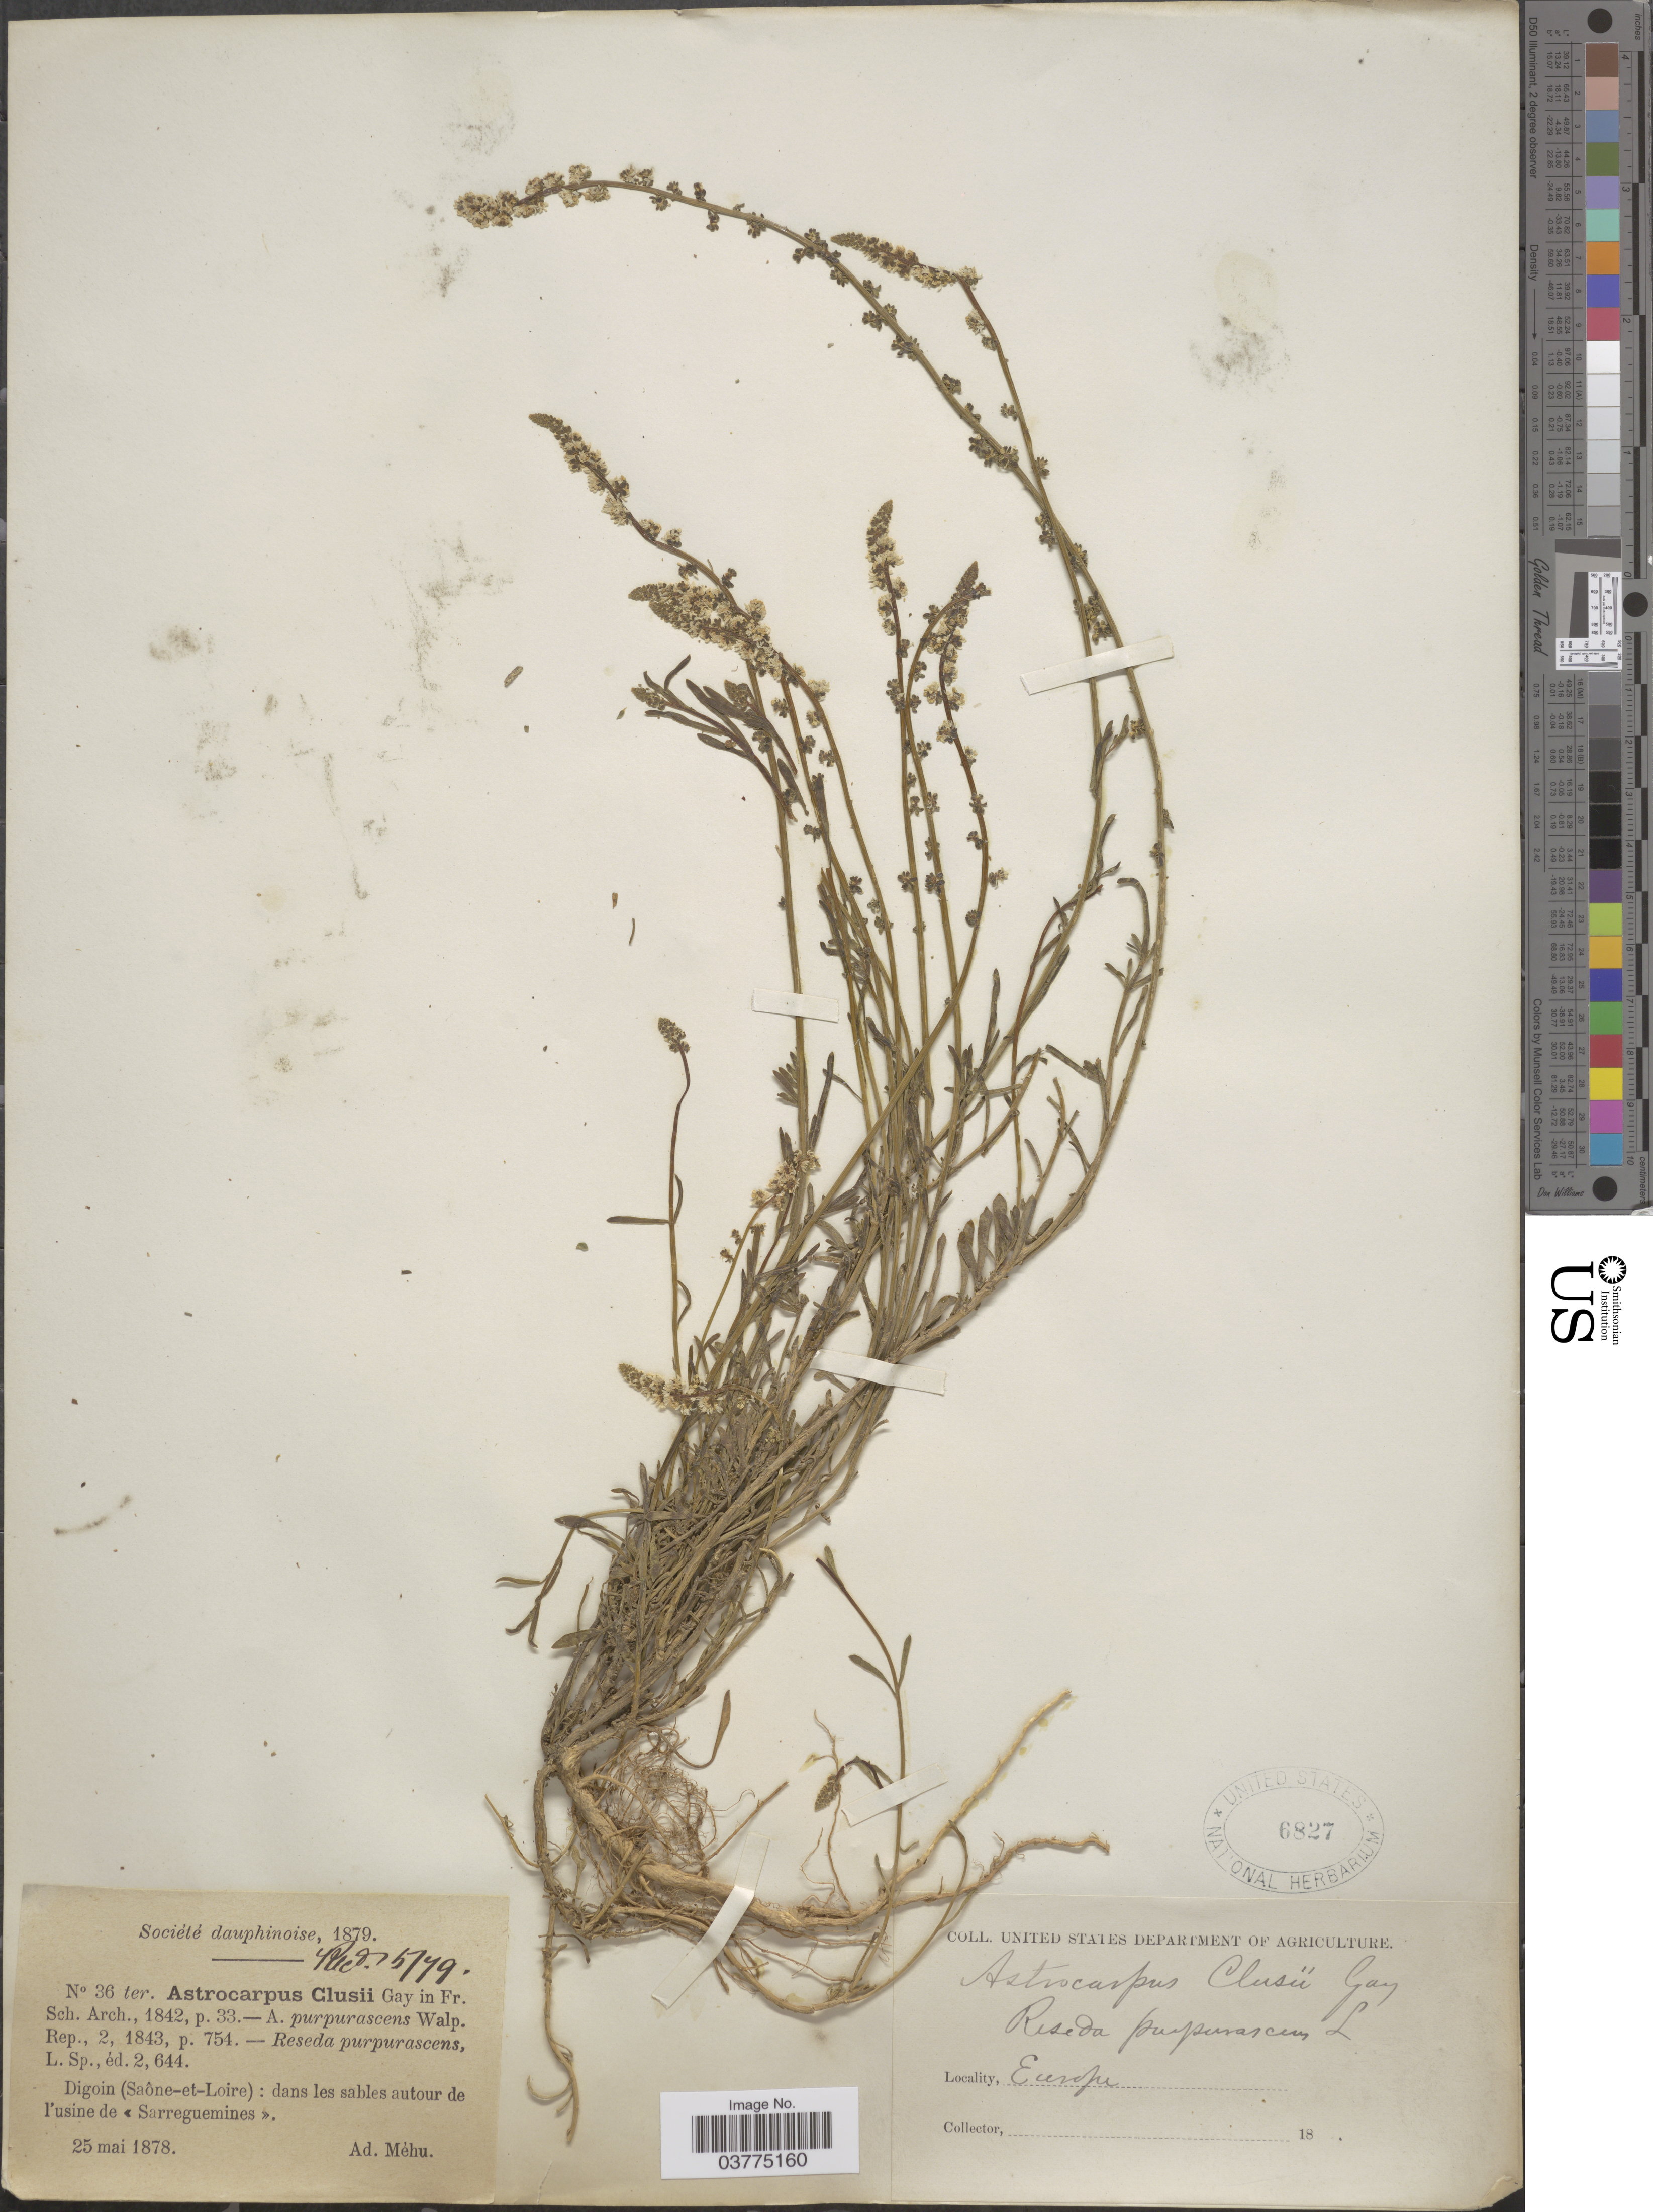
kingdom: Plantae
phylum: Tracheophyta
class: Magnoliopsida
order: Brassicales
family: Resedaceae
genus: Sesamoides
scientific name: Sesamoides purpurascens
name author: (L.) G. López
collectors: A. Méhu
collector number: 36ter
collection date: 1878-05-25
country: France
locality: Digoin (Saône-et-Loire): dans les sables autour de l'usine de «Sarreguemines».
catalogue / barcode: US 6827